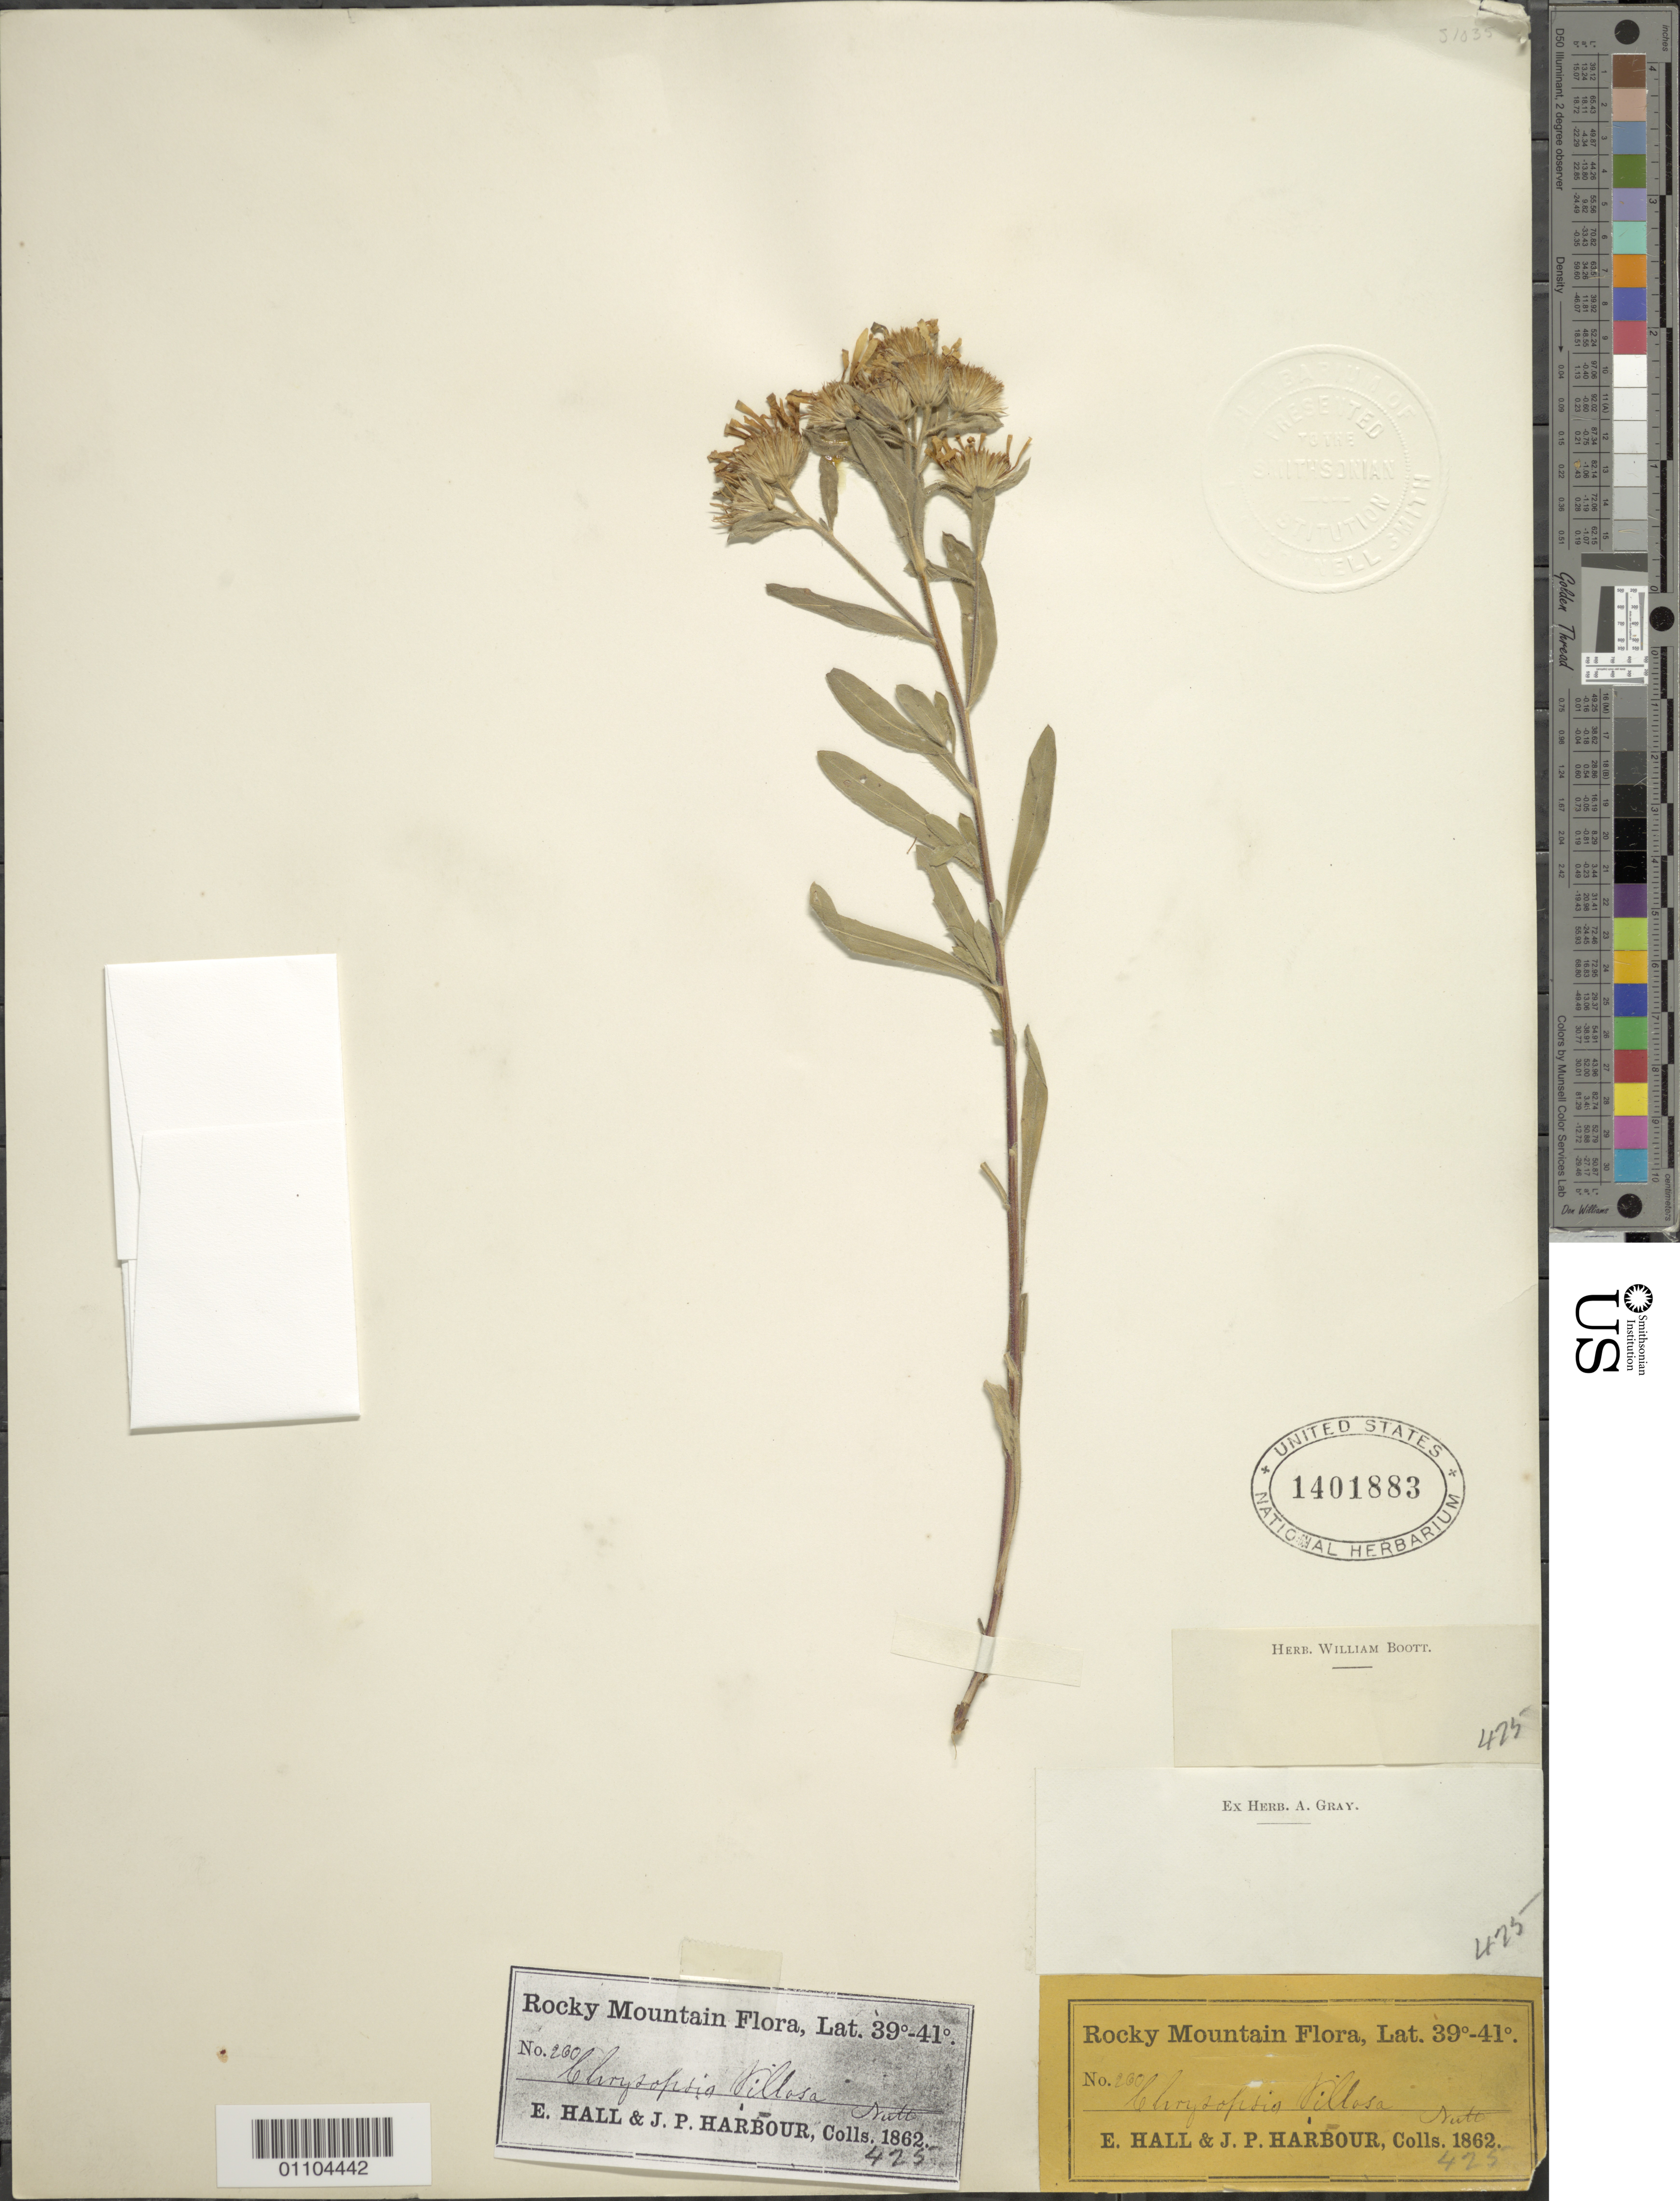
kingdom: Plantae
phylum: Tracheophyta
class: Magnoliopsida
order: Asterales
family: Asteraceae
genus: Heterotheca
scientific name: Heterotheca villosa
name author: (Pursh) Shinners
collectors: E. Hall & J. Harbour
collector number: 260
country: United States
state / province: Colorado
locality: Rocky Mtns.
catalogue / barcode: US 1401883